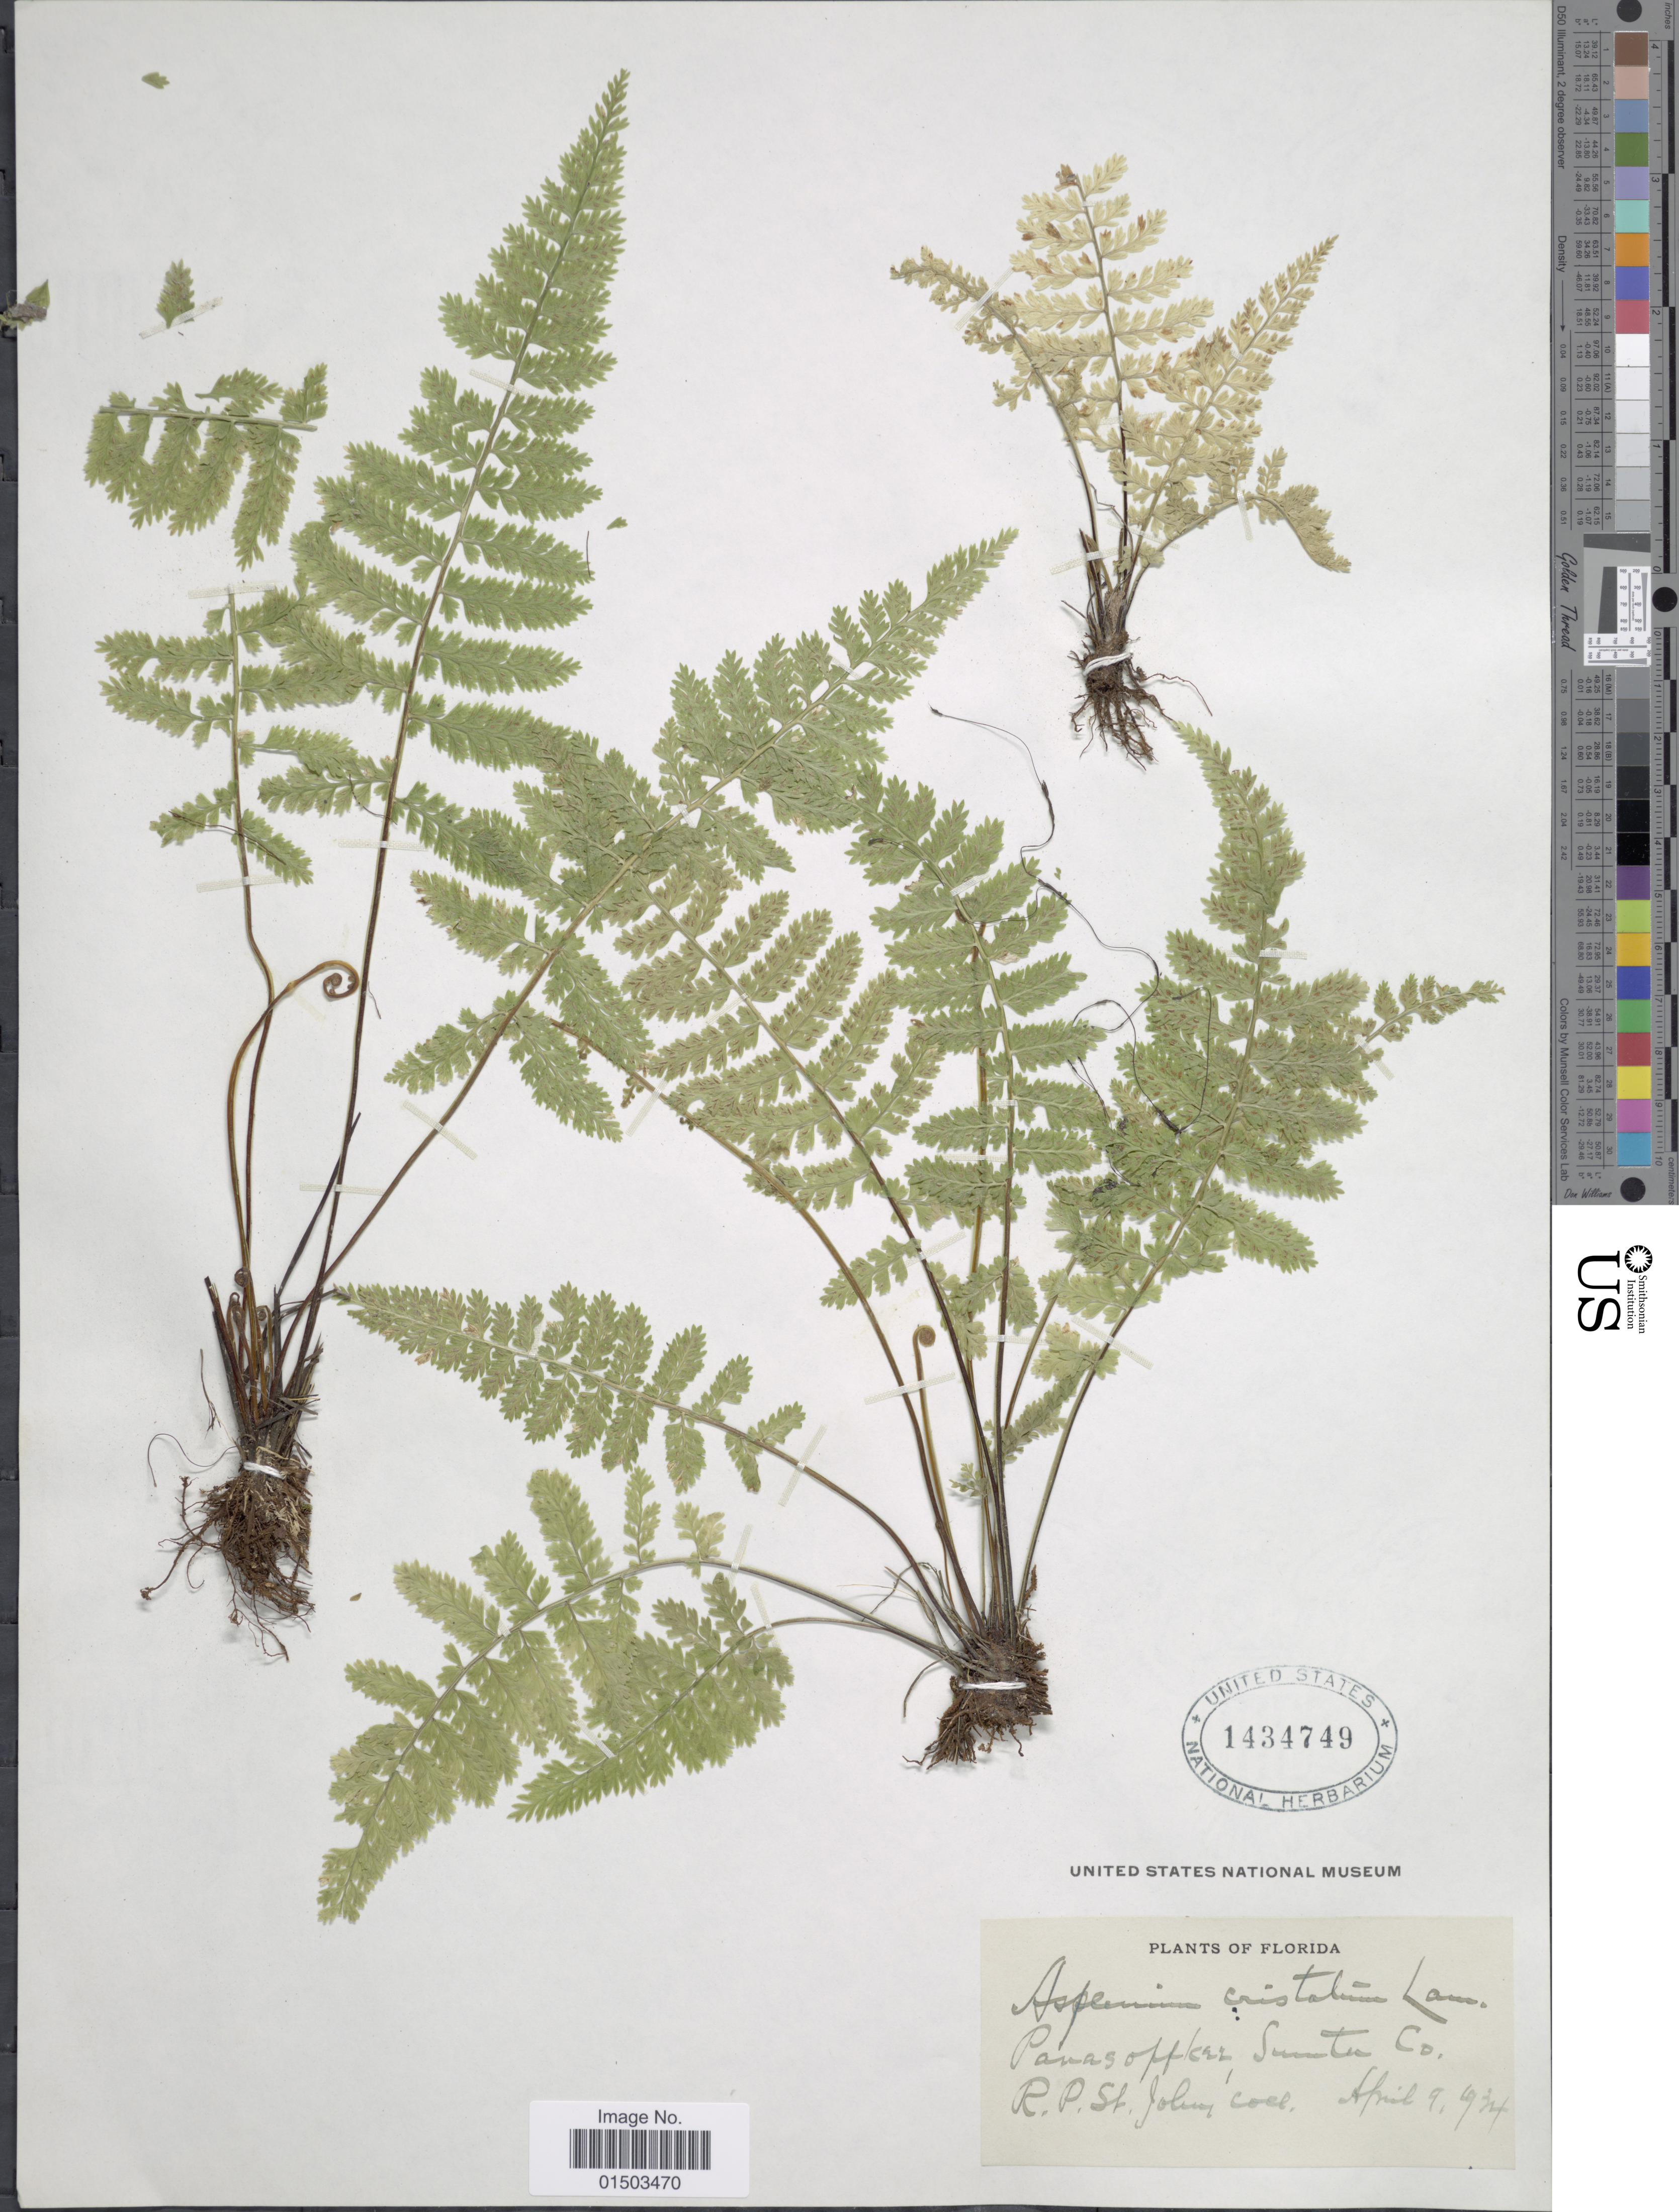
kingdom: Plantae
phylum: Tracheophyta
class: Polypodiopsida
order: Polypodiales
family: Aspleniaceae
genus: Asplenium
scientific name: Asplenium cristatum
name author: Lam.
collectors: R. P. St. John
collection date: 1934-04-09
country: United States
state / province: Florida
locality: Florida, Panasoffkee, Sumter Co.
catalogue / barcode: US 1434749